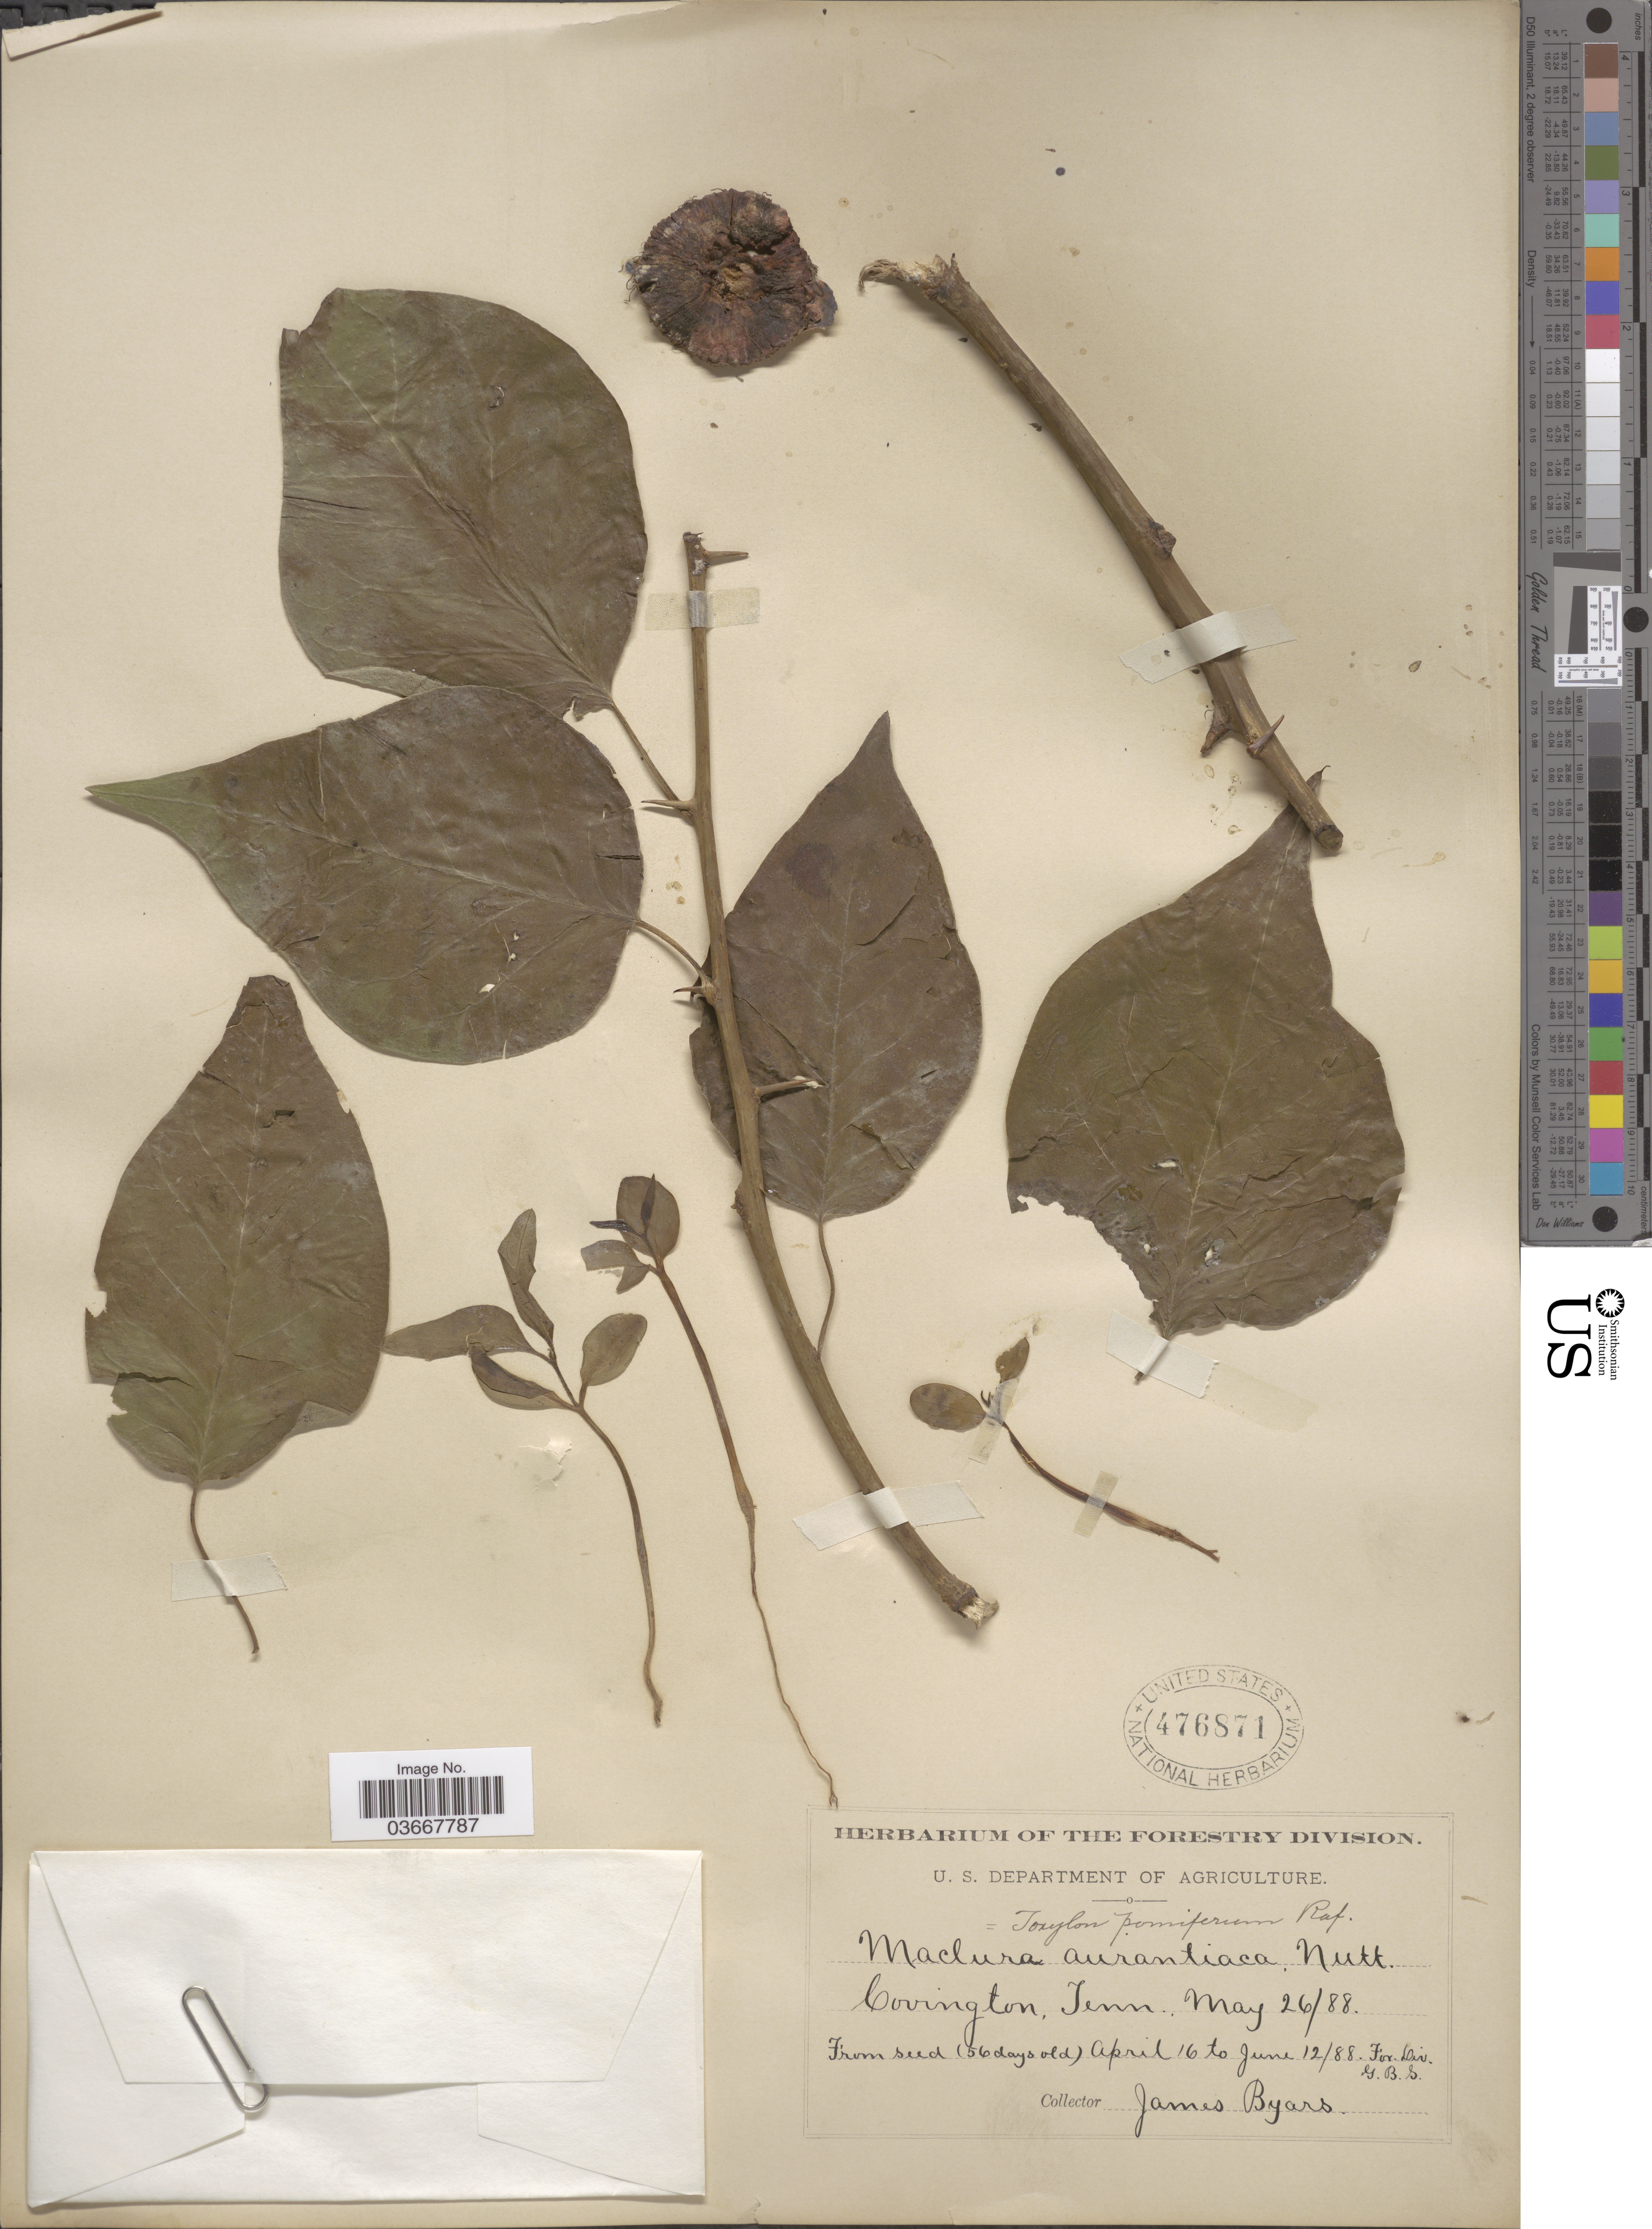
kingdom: Plantae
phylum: Tracheophyta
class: Magnoliopsida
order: Rosales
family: Moraceae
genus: Maclura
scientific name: Maclura pomifera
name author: (Raf.) C.K. Schneid.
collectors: J. Byars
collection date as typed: Transcribed d/m/y: 26/5/88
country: United States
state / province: Tennessee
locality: Covington.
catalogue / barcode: US 476871